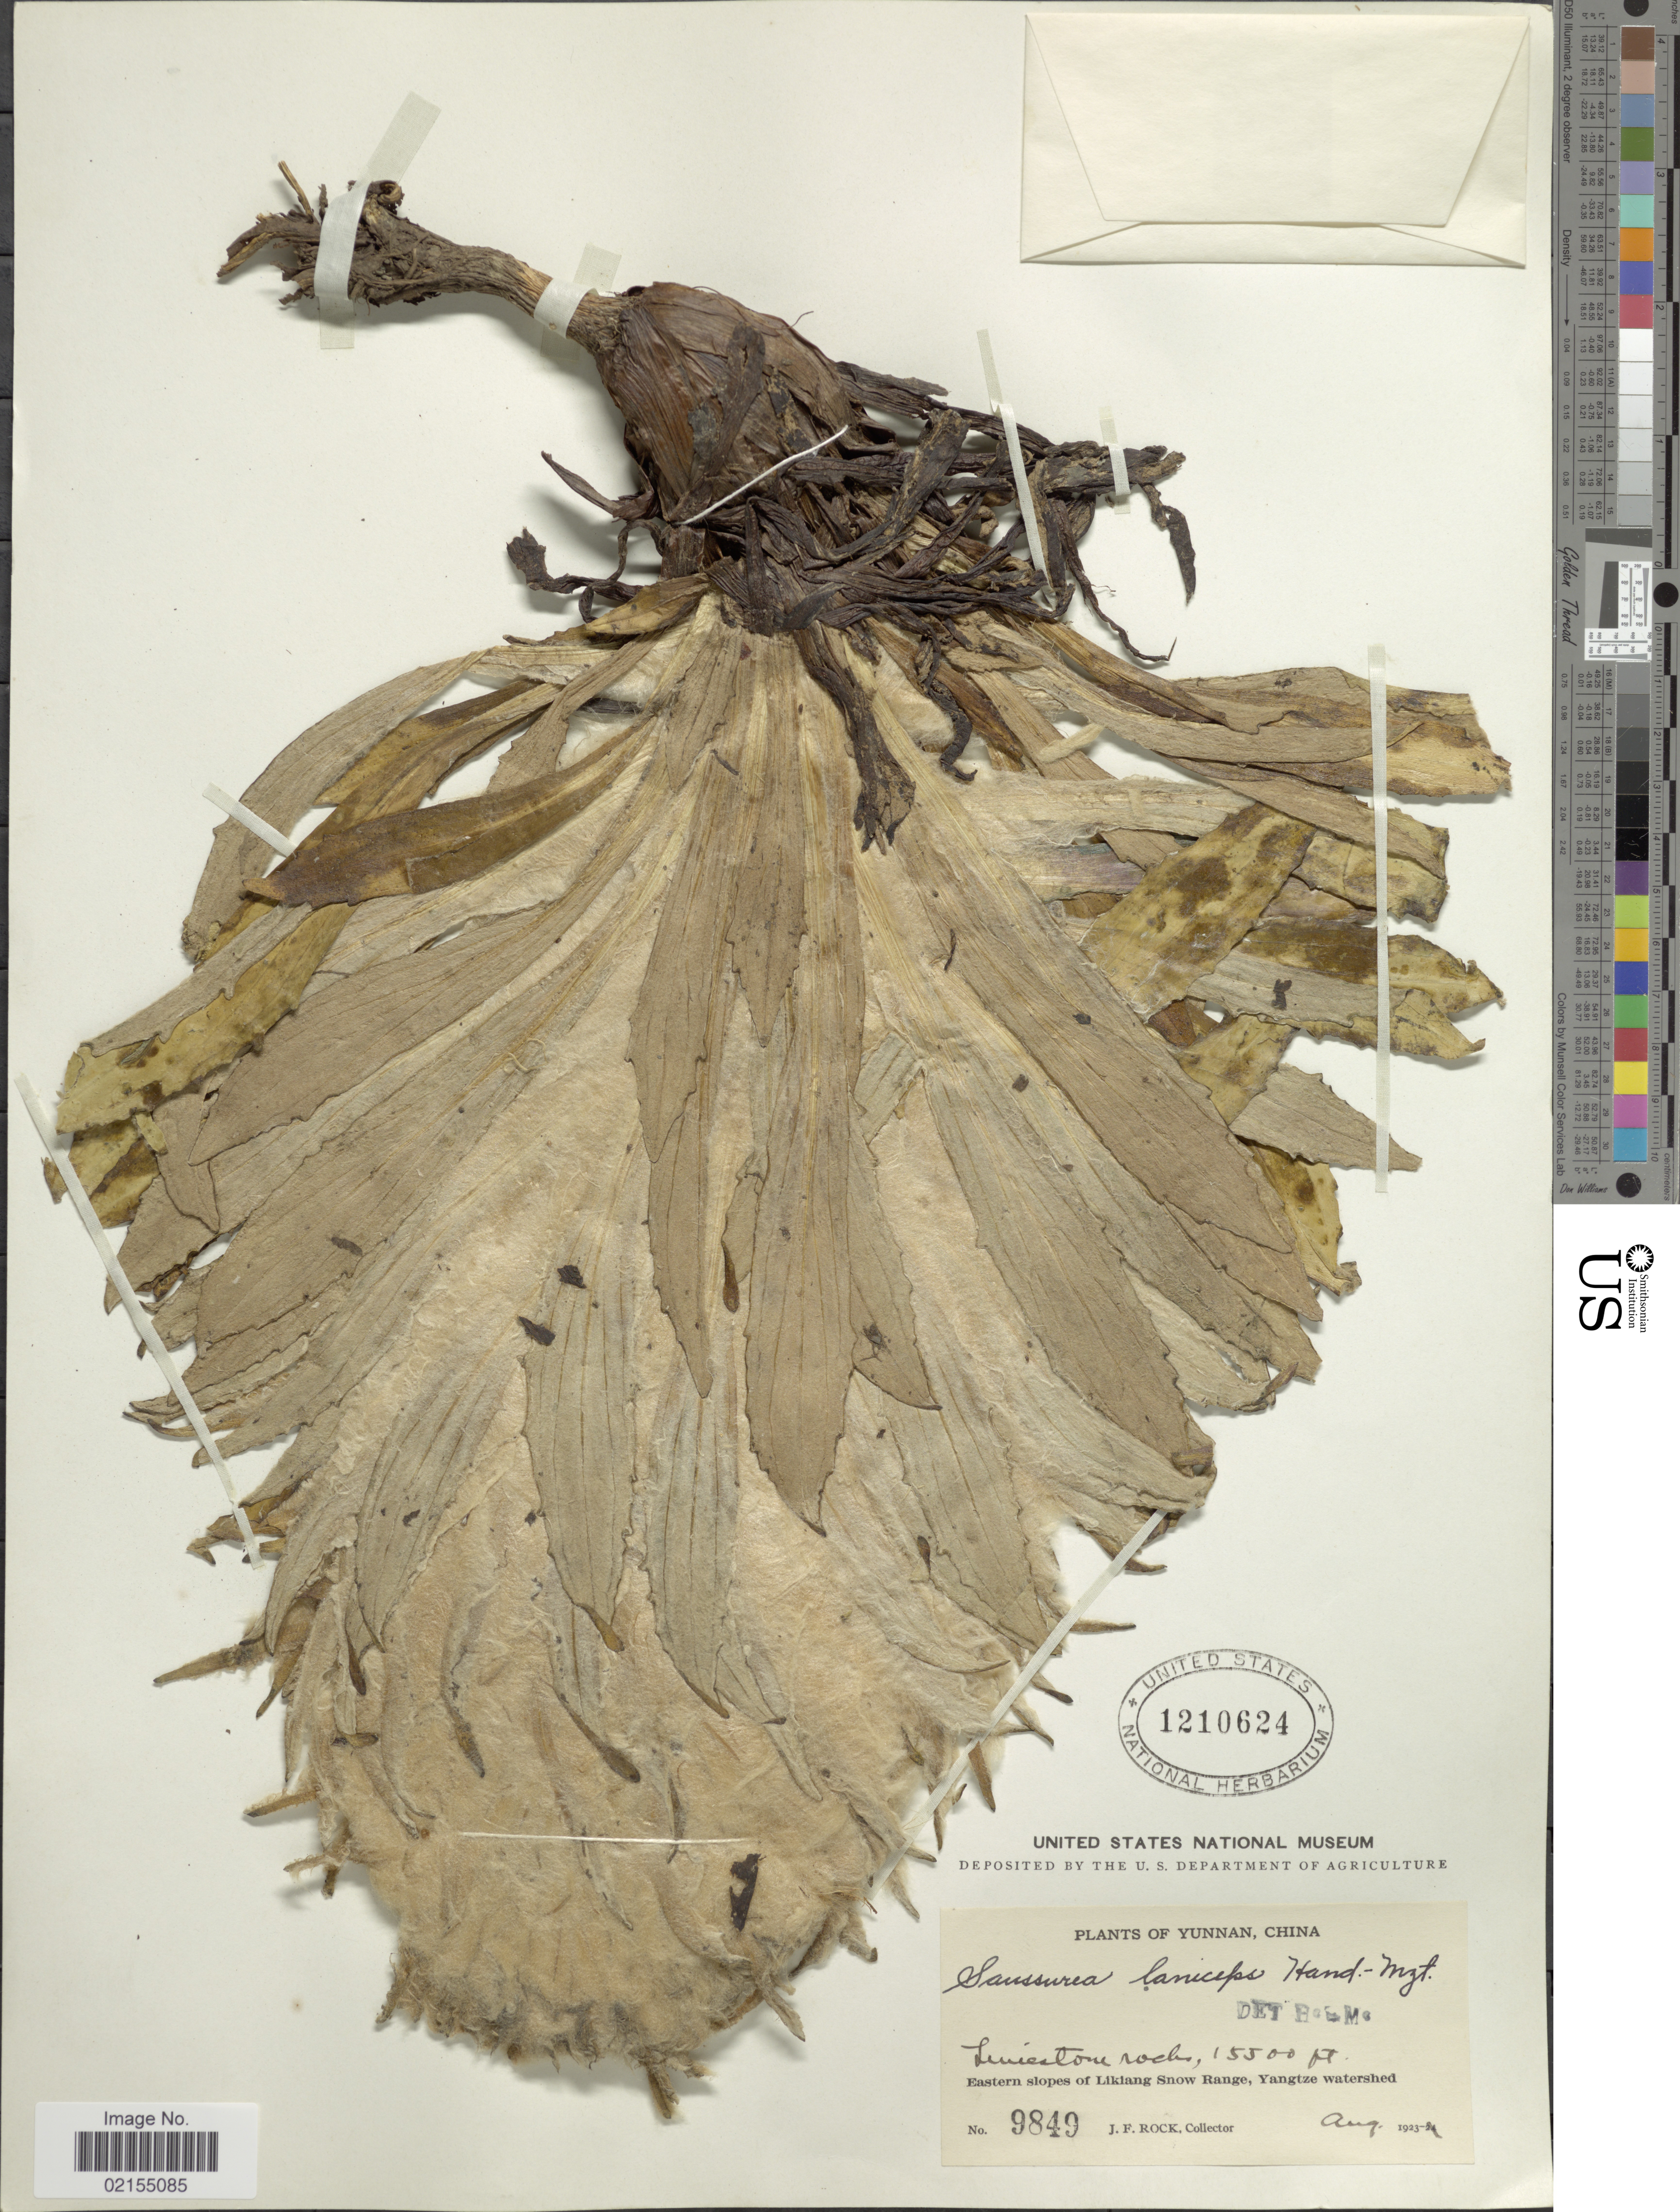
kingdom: Plantae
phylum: Tracheophyta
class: Magnoliopsida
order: Asterales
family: Asteraceae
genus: Saussurea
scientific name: Saussurea laniceps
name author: Hand.-Mazz.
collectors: J. Rock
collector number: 9849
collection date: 1923-08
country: China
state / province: Yunnan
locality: Yunnan, China, Eastern slopes of Likiang Snow Range, Yangtze watershed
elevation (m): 4724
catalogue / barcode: US 1210624